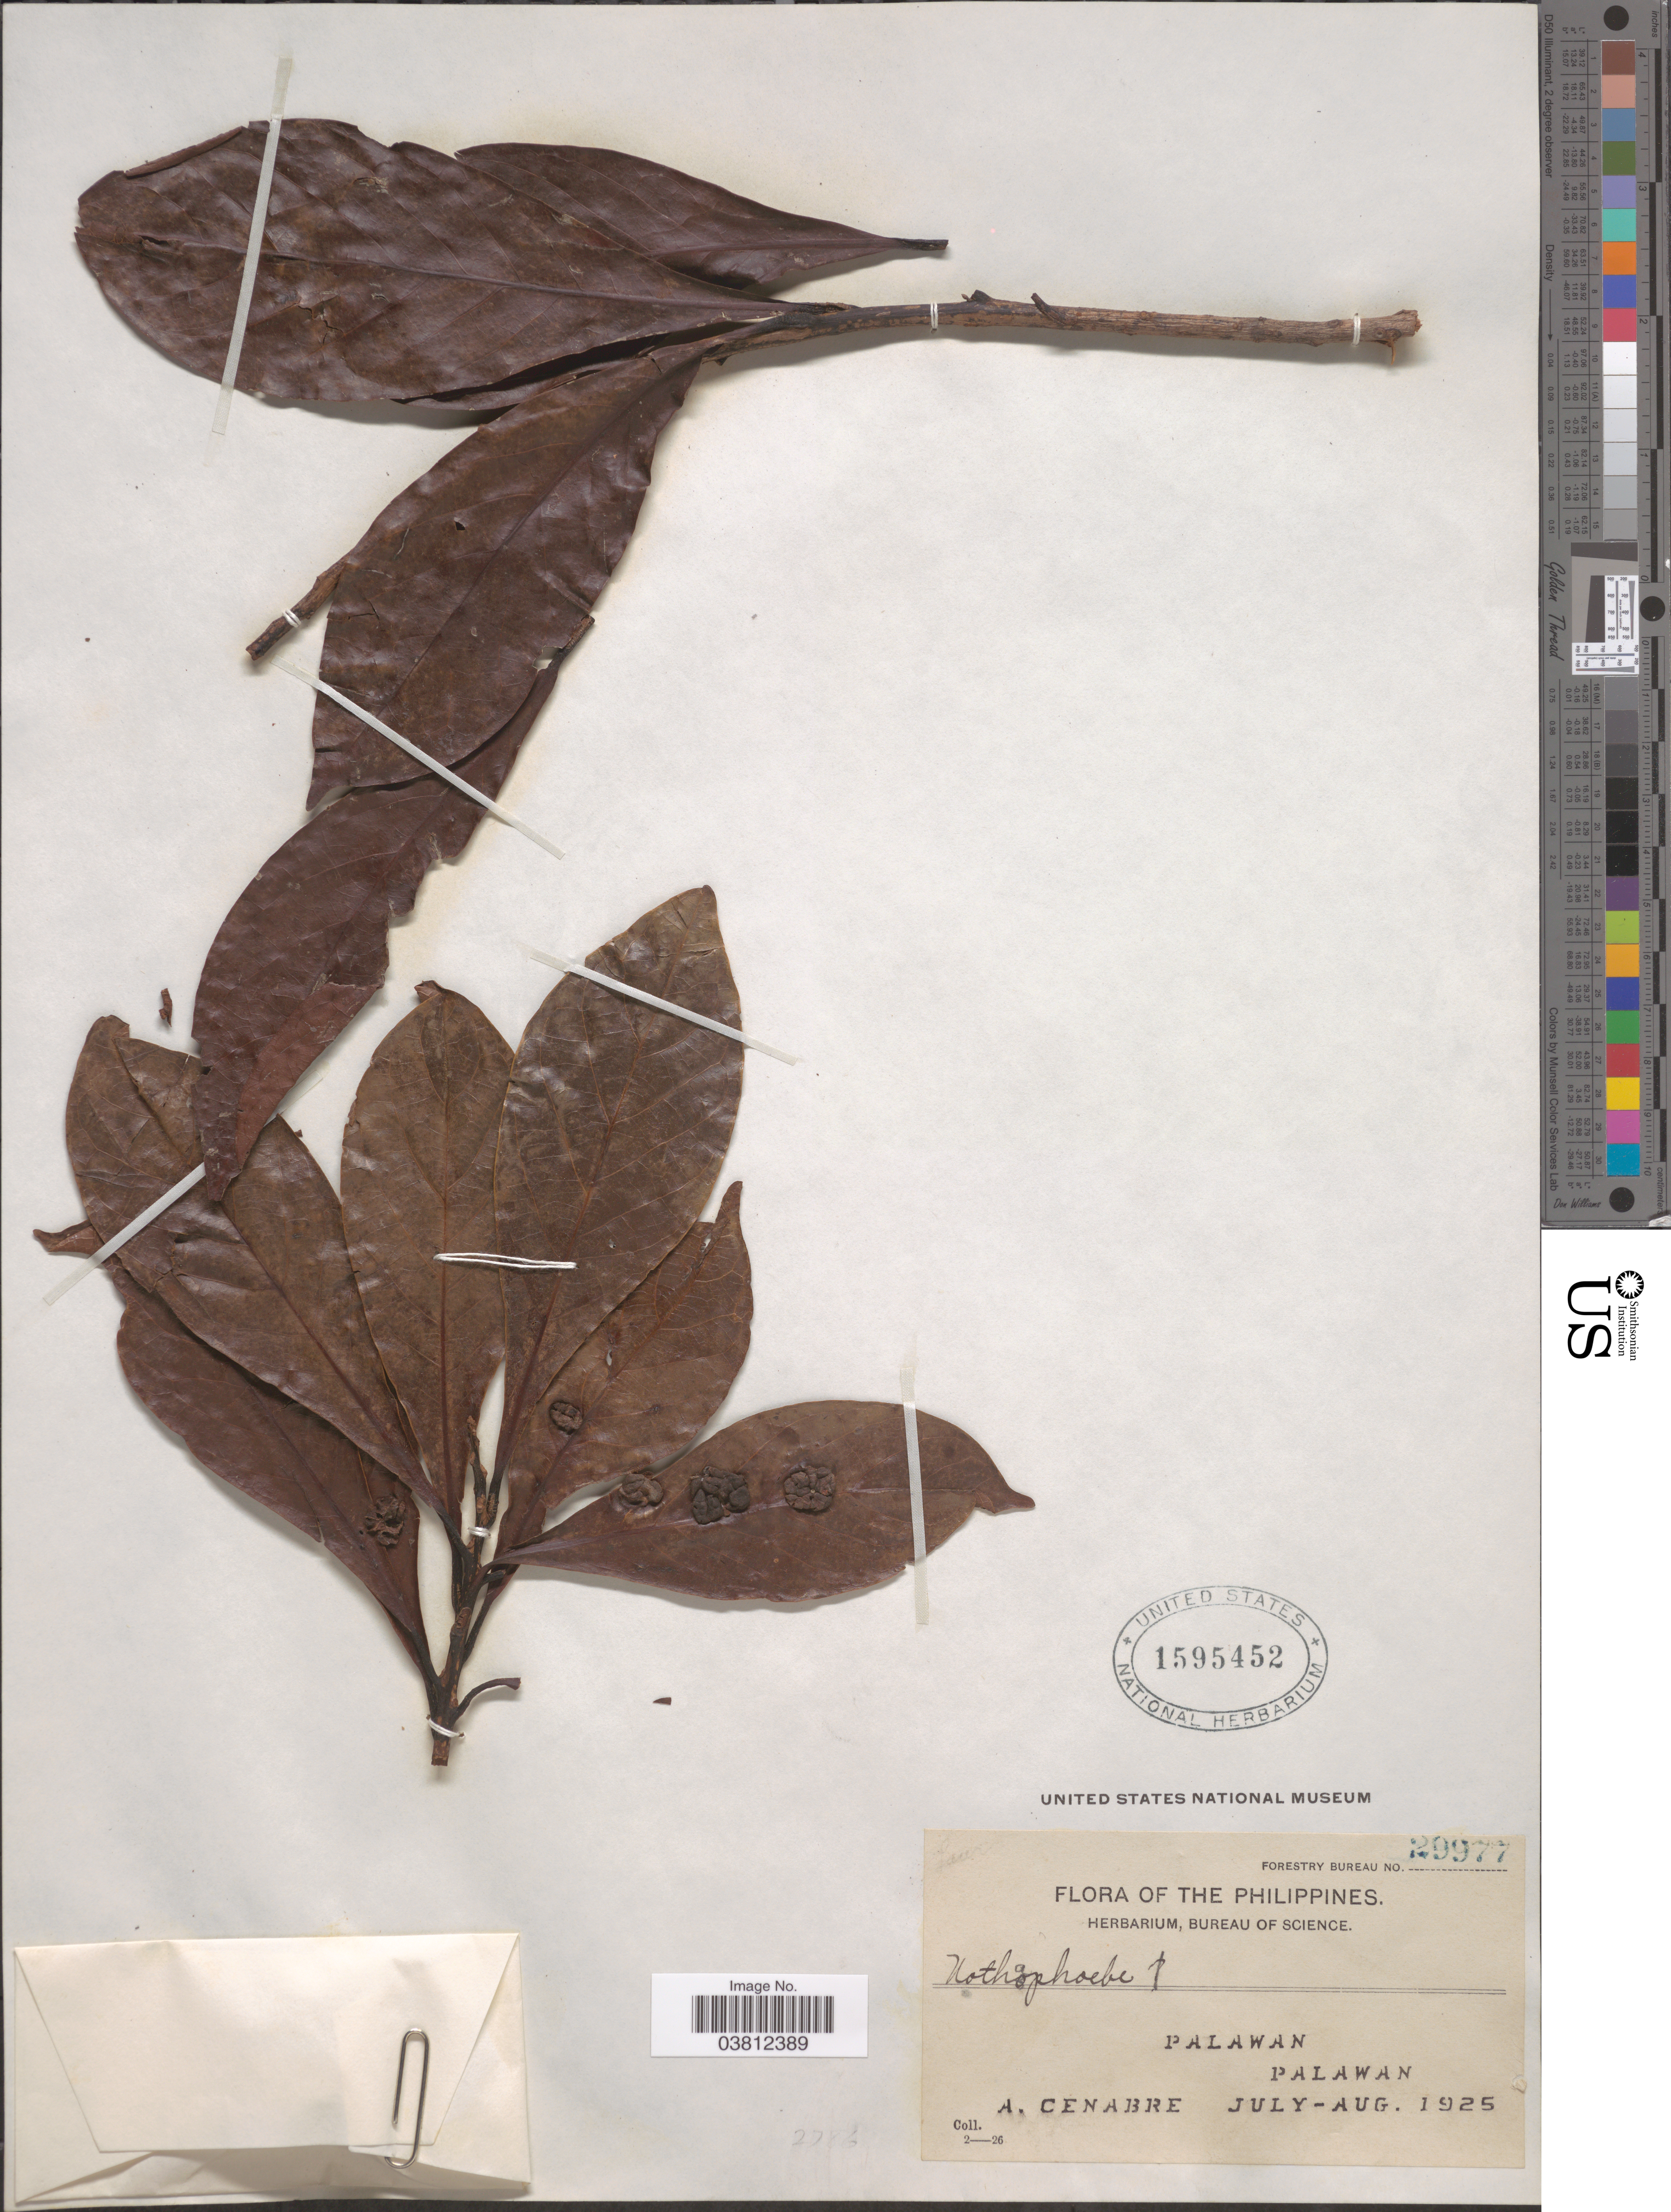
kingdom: Plantae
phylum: Tracheophyta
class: Magnoliopsida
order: Laurales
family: Lauraceae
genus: Nothaphoebe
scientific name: Nothaphoebe sp.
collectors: A. Cenabre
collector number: Forestry Bureau 29977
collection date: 1925-07/1925-08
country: Philippines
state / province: Mimaropa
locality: Palawan.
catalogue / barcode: US 1595452